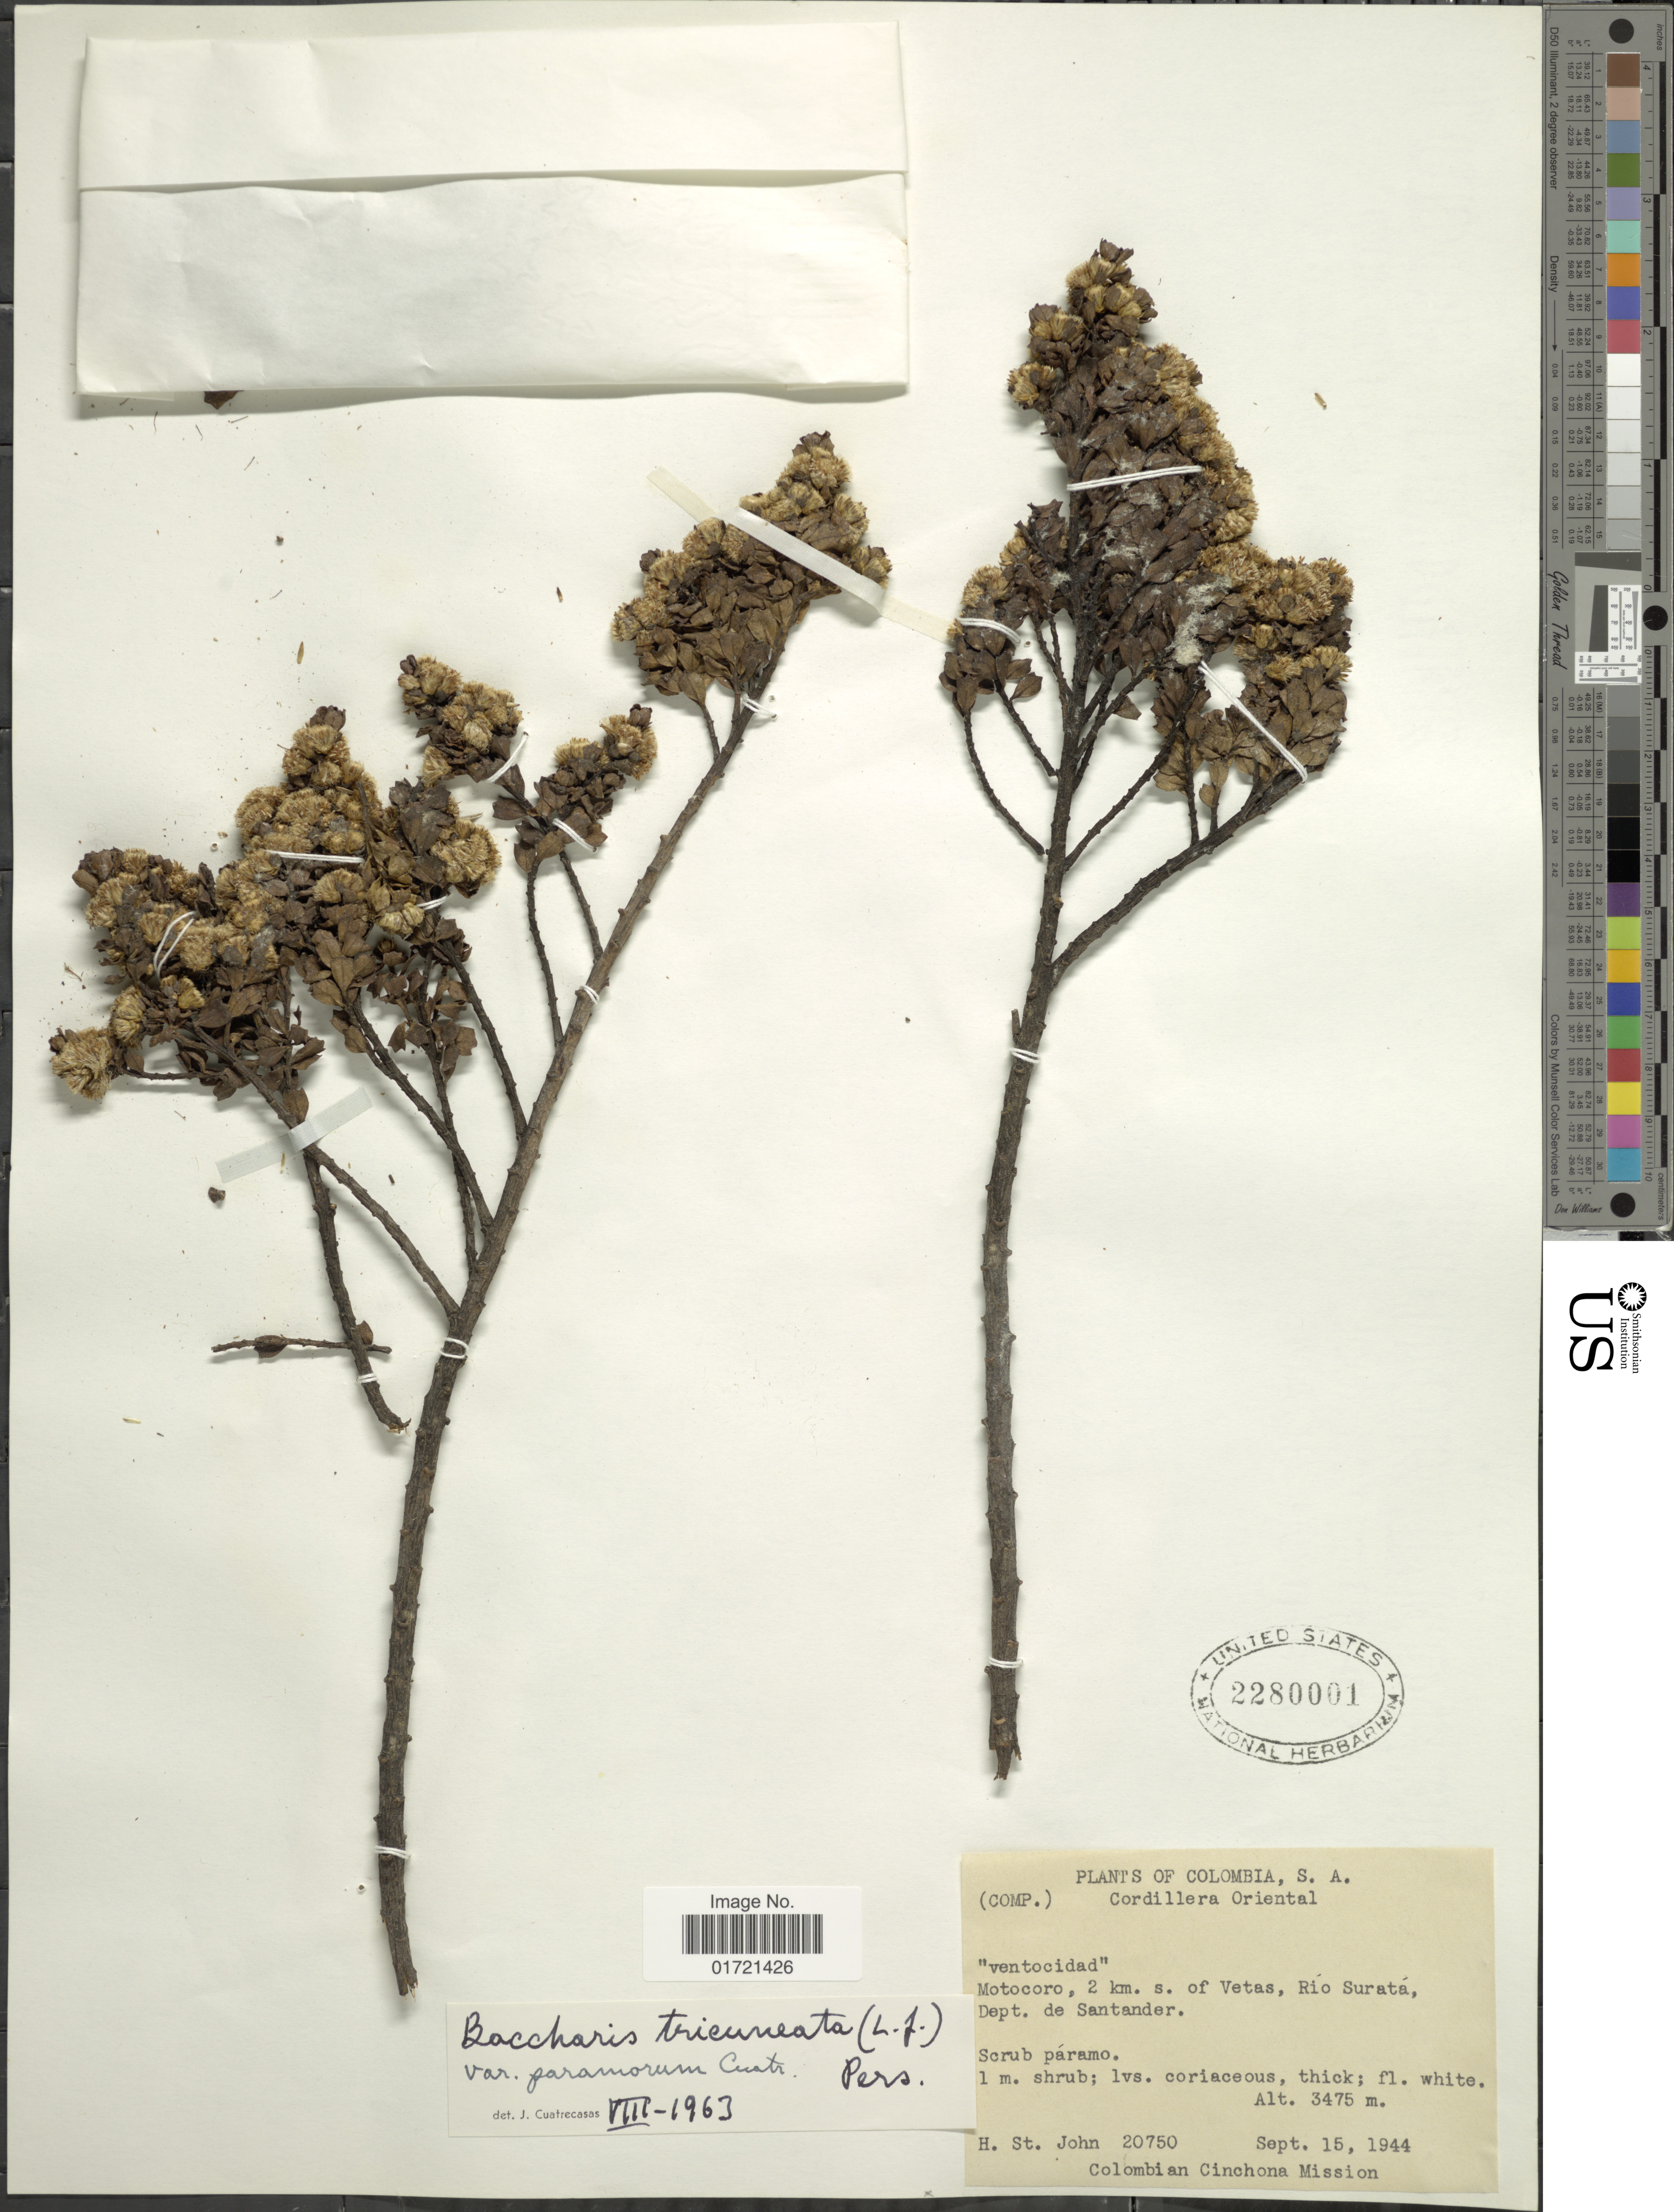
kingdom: Plantae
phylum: Tracheophyta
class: Magnoliopsida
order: Asterales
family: Asteraceae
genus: Baccharis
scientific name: Baccharis tricuneata var. paramorum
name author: Cuatrec.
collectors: H. St. John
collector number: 20750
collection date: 1944-09-15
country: Colombia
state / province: Santander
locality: S.A., Cordillera Oriental, Motocoro, 2 km. s of Vetas, Rio Surata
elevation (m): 3475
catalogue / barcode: US 2280001